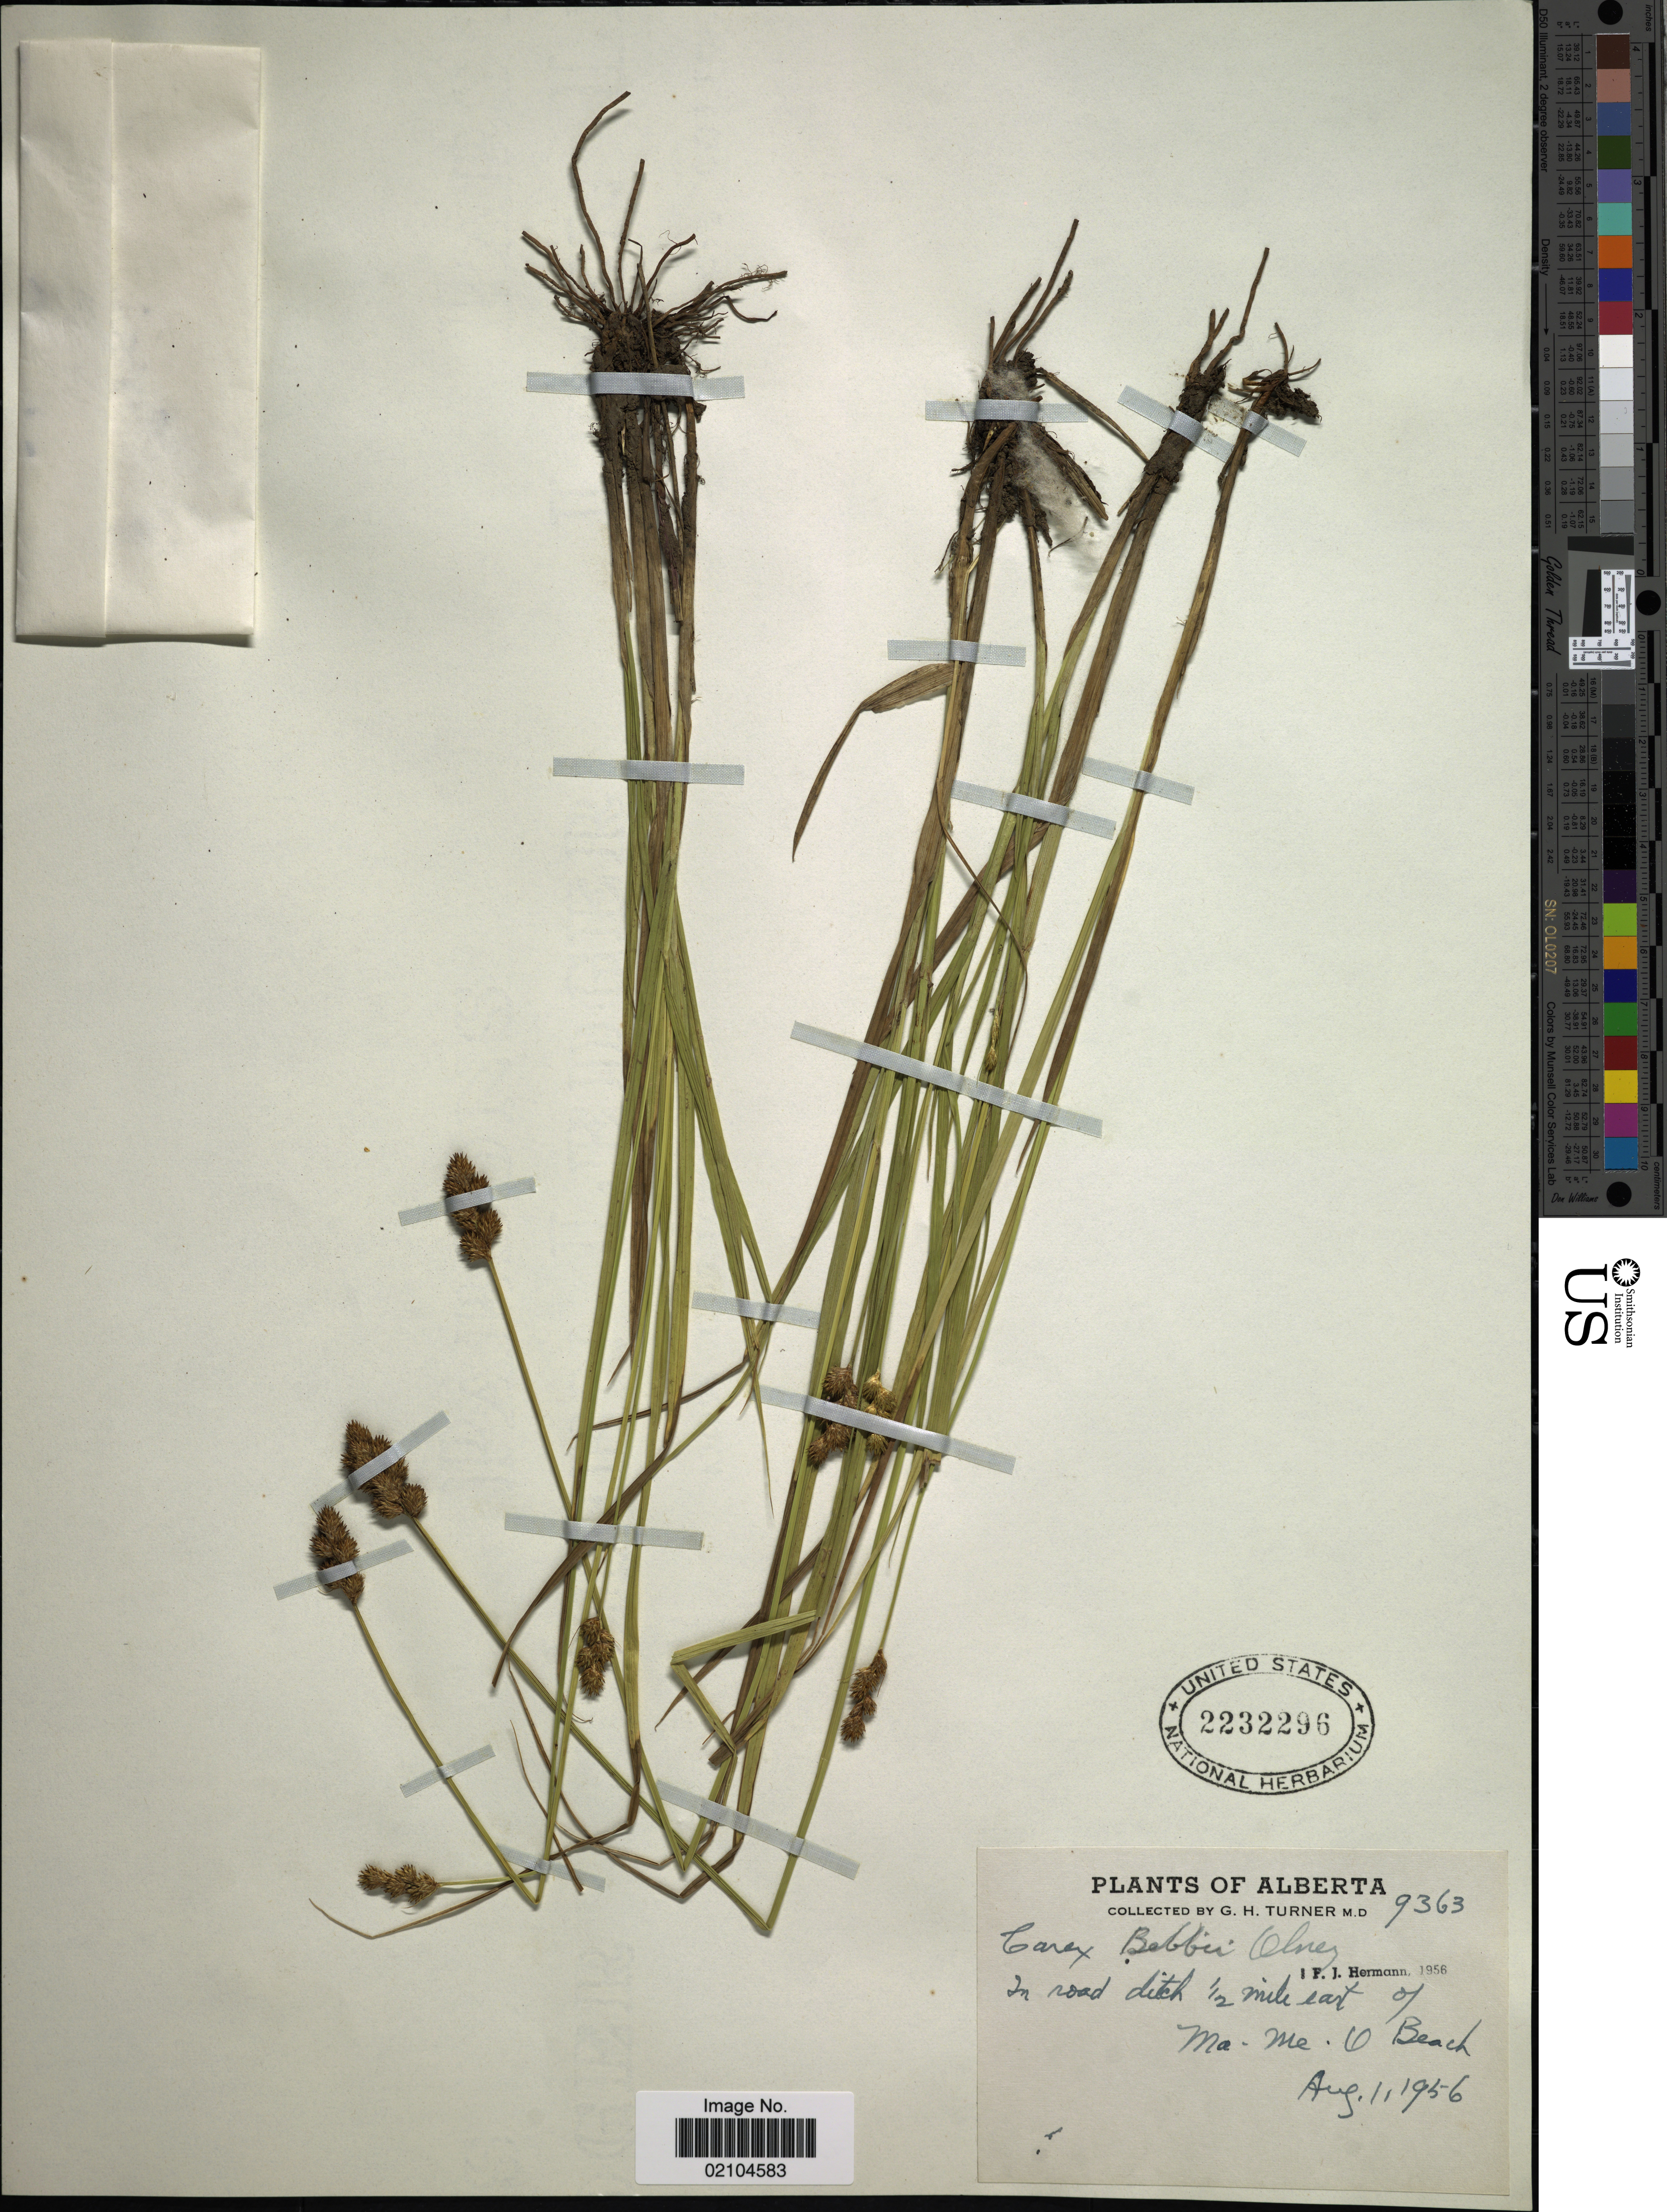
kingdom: Plantae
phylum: Tracheophyta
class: Liliopsida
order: Poales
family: Cyperaceae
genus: Carex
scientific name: Carex bebbii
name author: (L.H. Bailey) Olney ex Fernald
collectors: G. H. Turner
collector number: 9363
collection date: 1956-08-01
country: Canada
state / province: Alberta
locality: In road ditch ½ mile east of Ma-Me-O Beach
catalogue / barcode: US 2232296